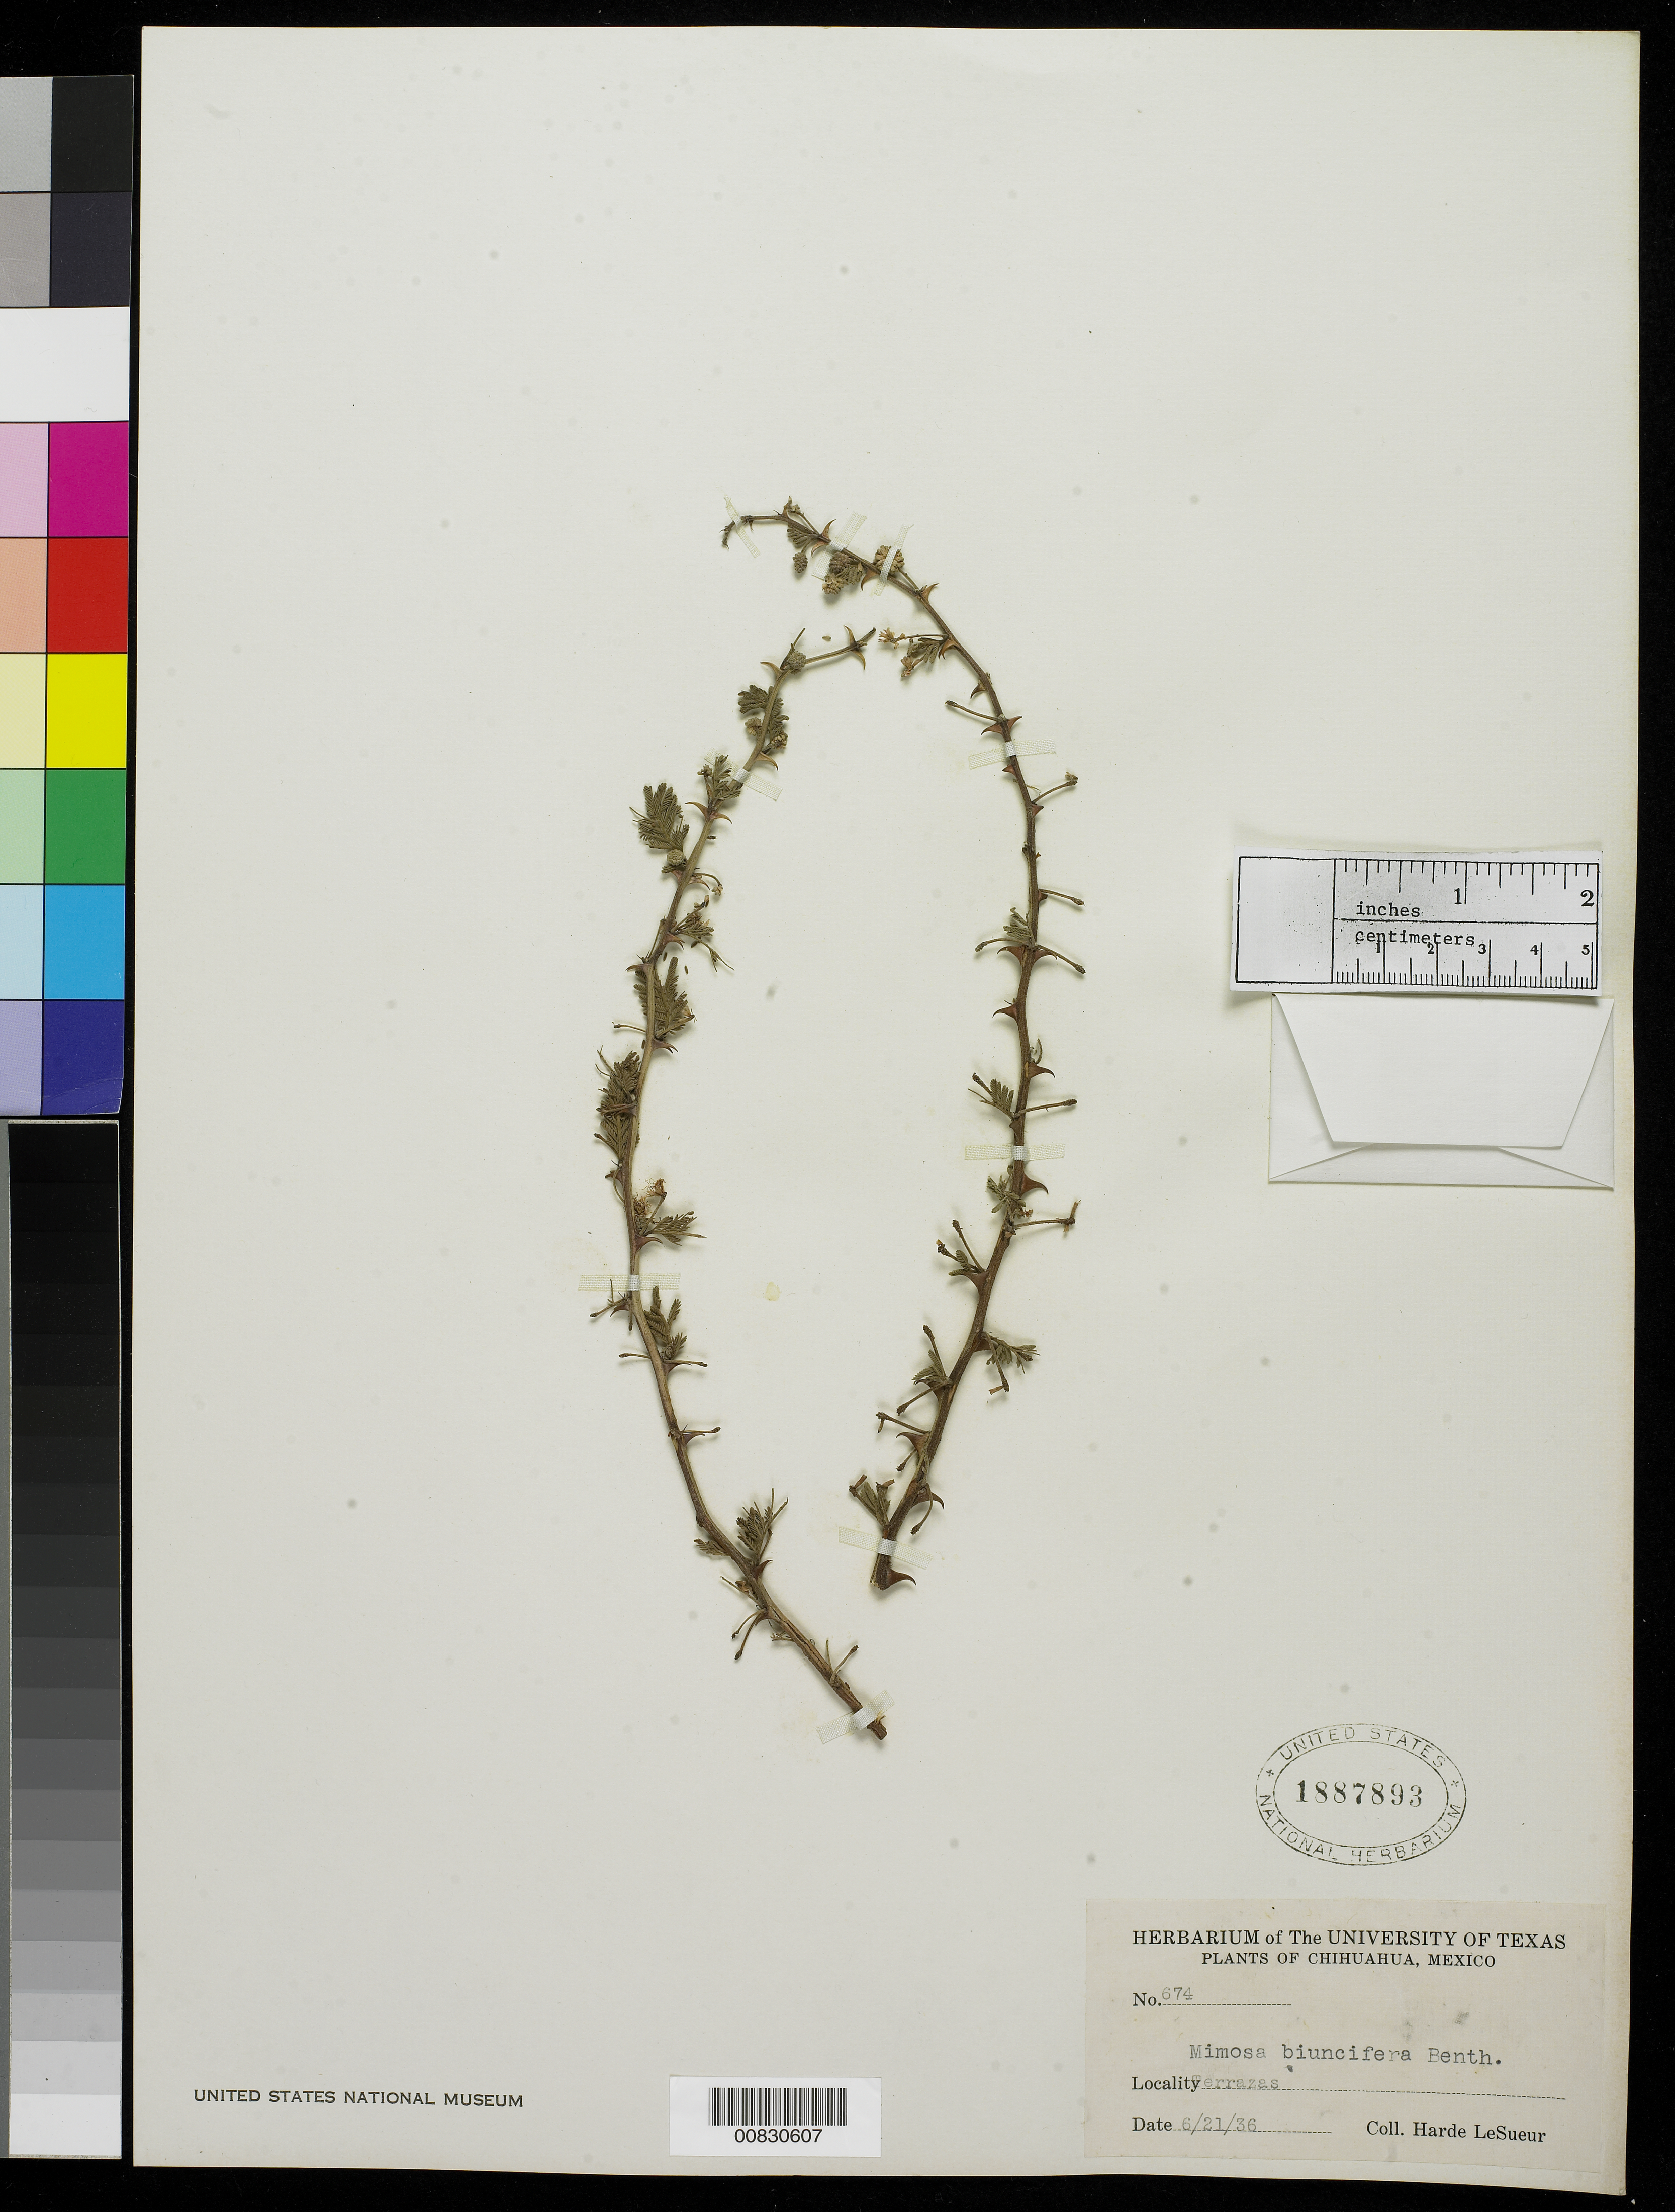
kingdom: Plantae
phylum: Tracheophyta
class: Magnoliopsida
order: Fabales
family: Fabaceae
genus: Mimosa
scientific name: Mimosa biuncifera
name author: Benth.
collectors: D. H. LeSueur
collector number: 674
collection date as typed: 21 Jun 1936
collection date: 1936-06-21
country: Mexico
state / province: Chihuahua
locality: Terrazas, Chihuahua.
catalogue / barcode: US 1887893